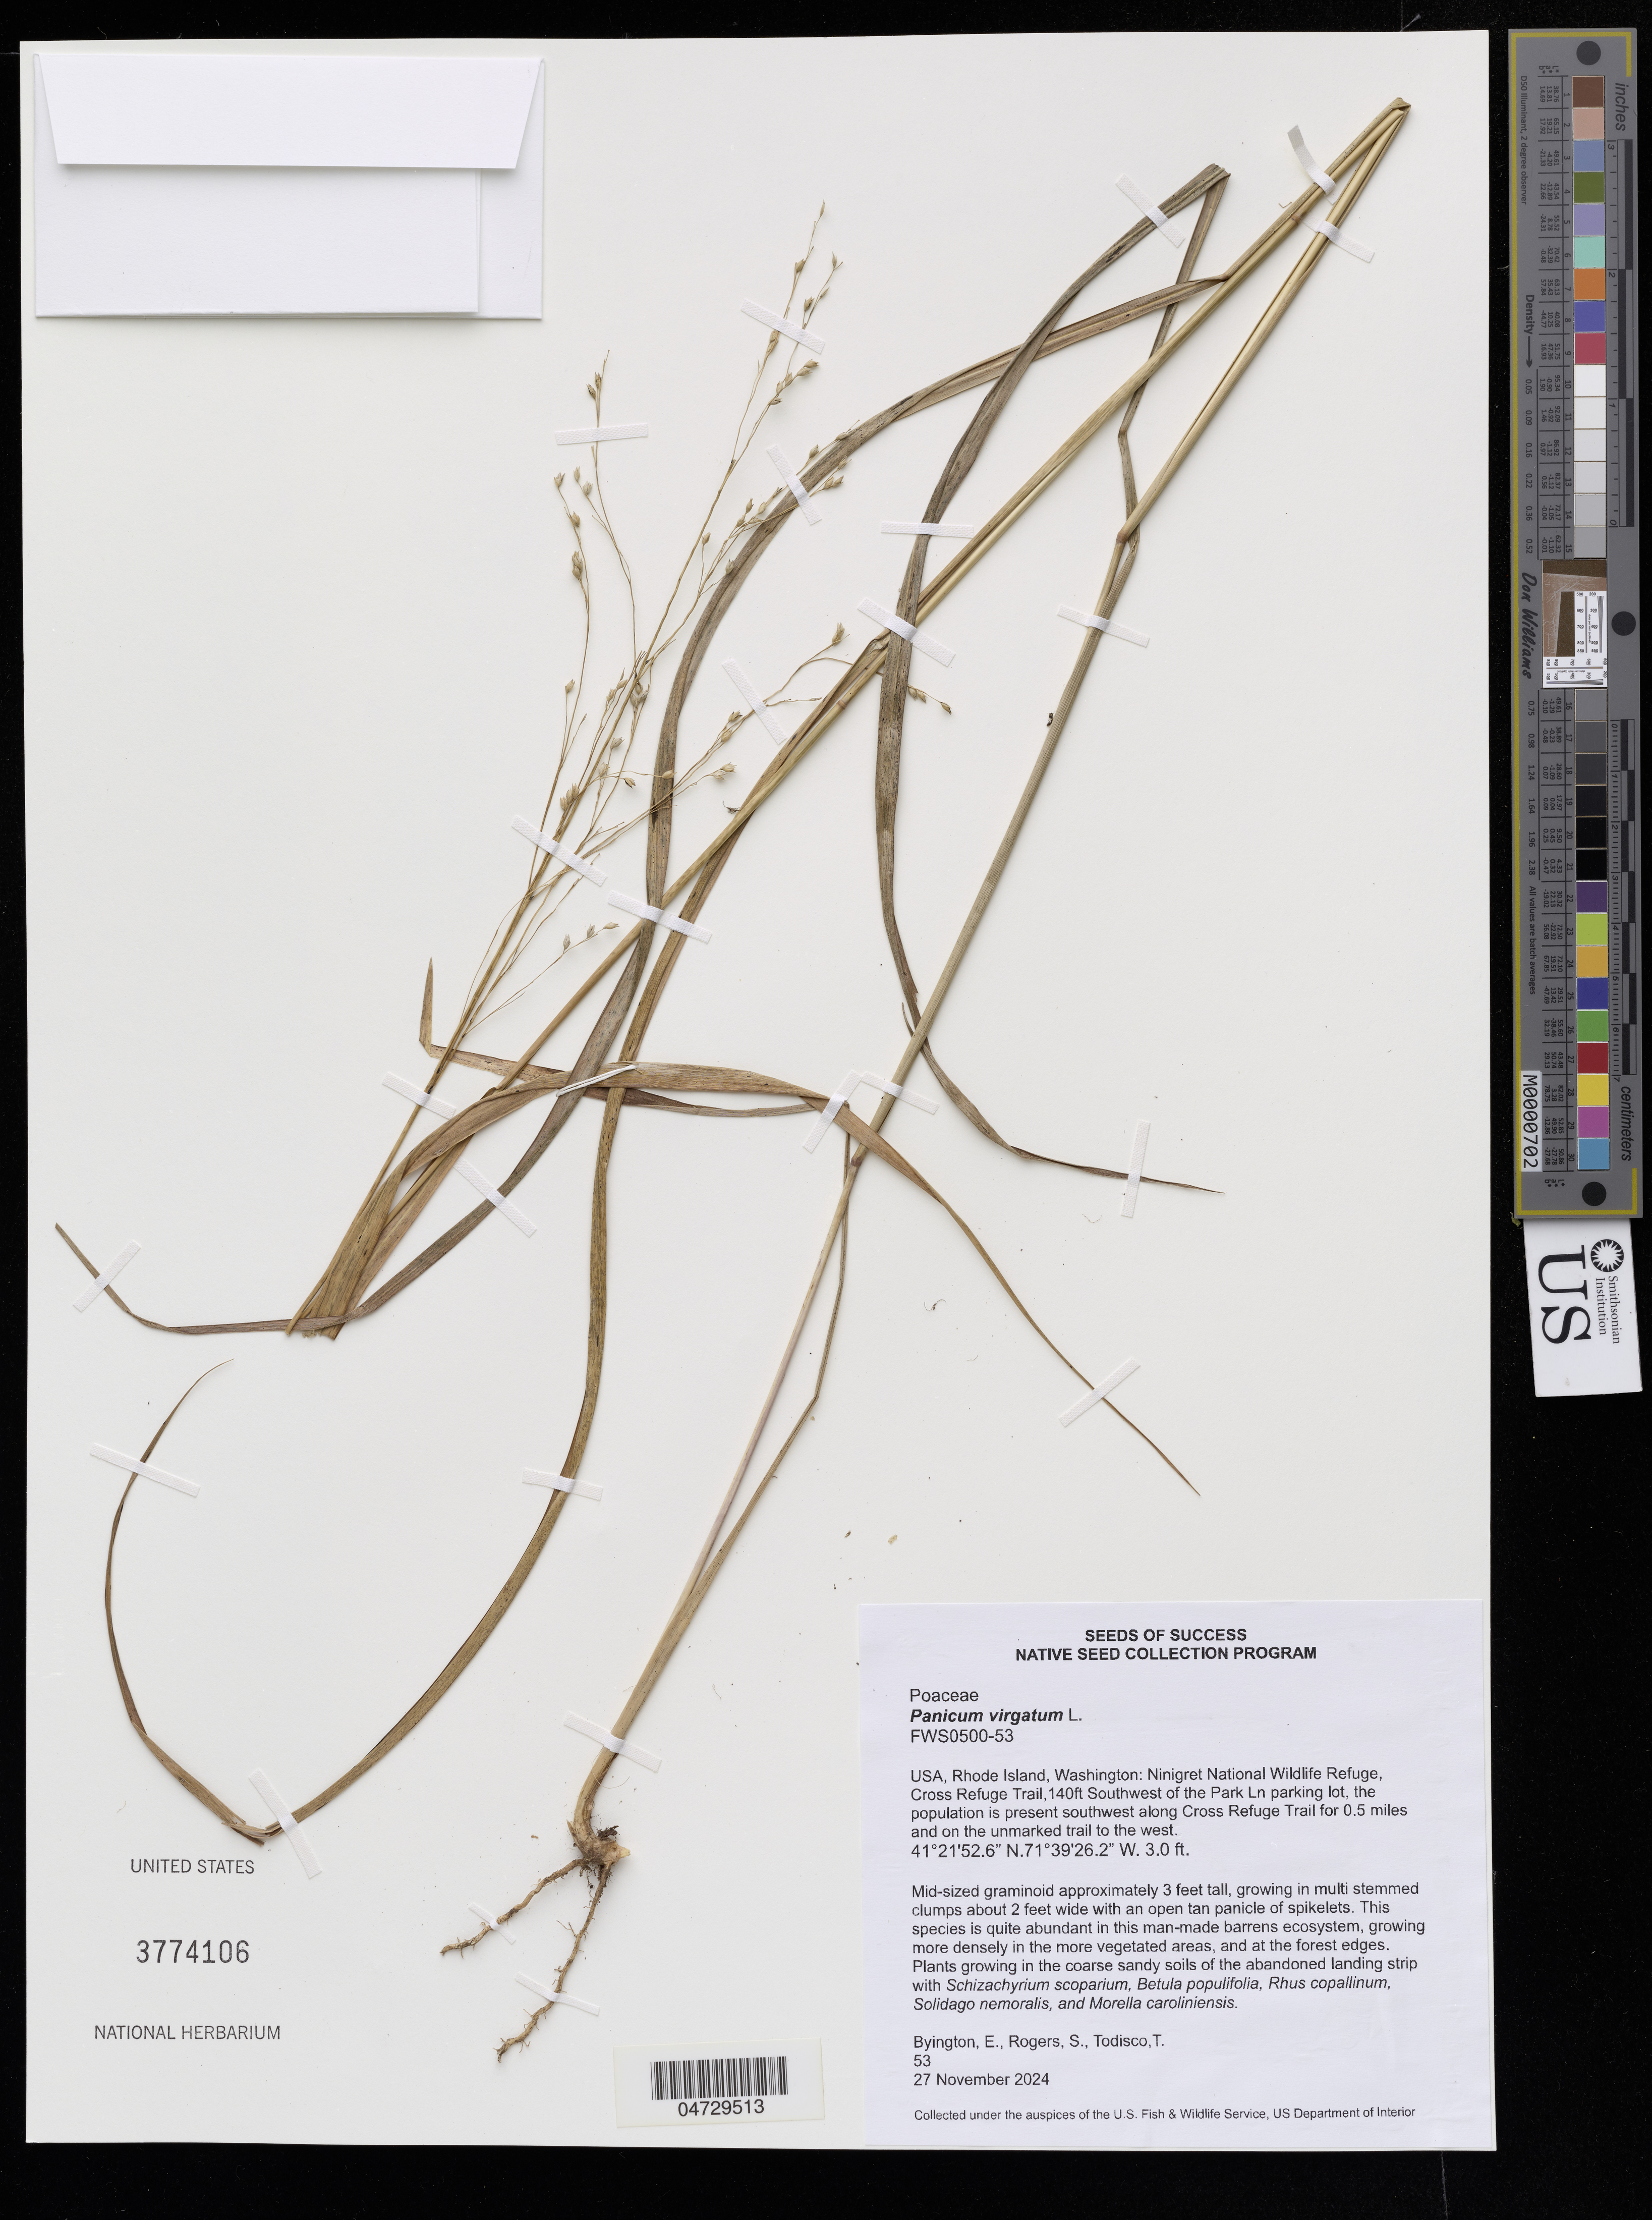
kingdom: Plantae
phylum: Tracheophyta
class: Liliopsida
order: Poales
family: Poaceae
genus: Panicum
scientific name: Panicum virgatum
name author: L.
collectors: E. Byington, S. Rogers & T. Todisco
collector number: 53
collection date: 2024-11-27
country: United States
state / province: Washington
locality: USA, Rhode Island, Washington: Ninigret National Wildlife Refuge, Cross Refuge Trail, 140ft Southwest of the Park Ln parking lot, the population is present southwest along Cross Refuge Trail for 0.5 miles and on the unmarked trail to the west.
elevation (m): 1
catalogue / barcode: US 3774106